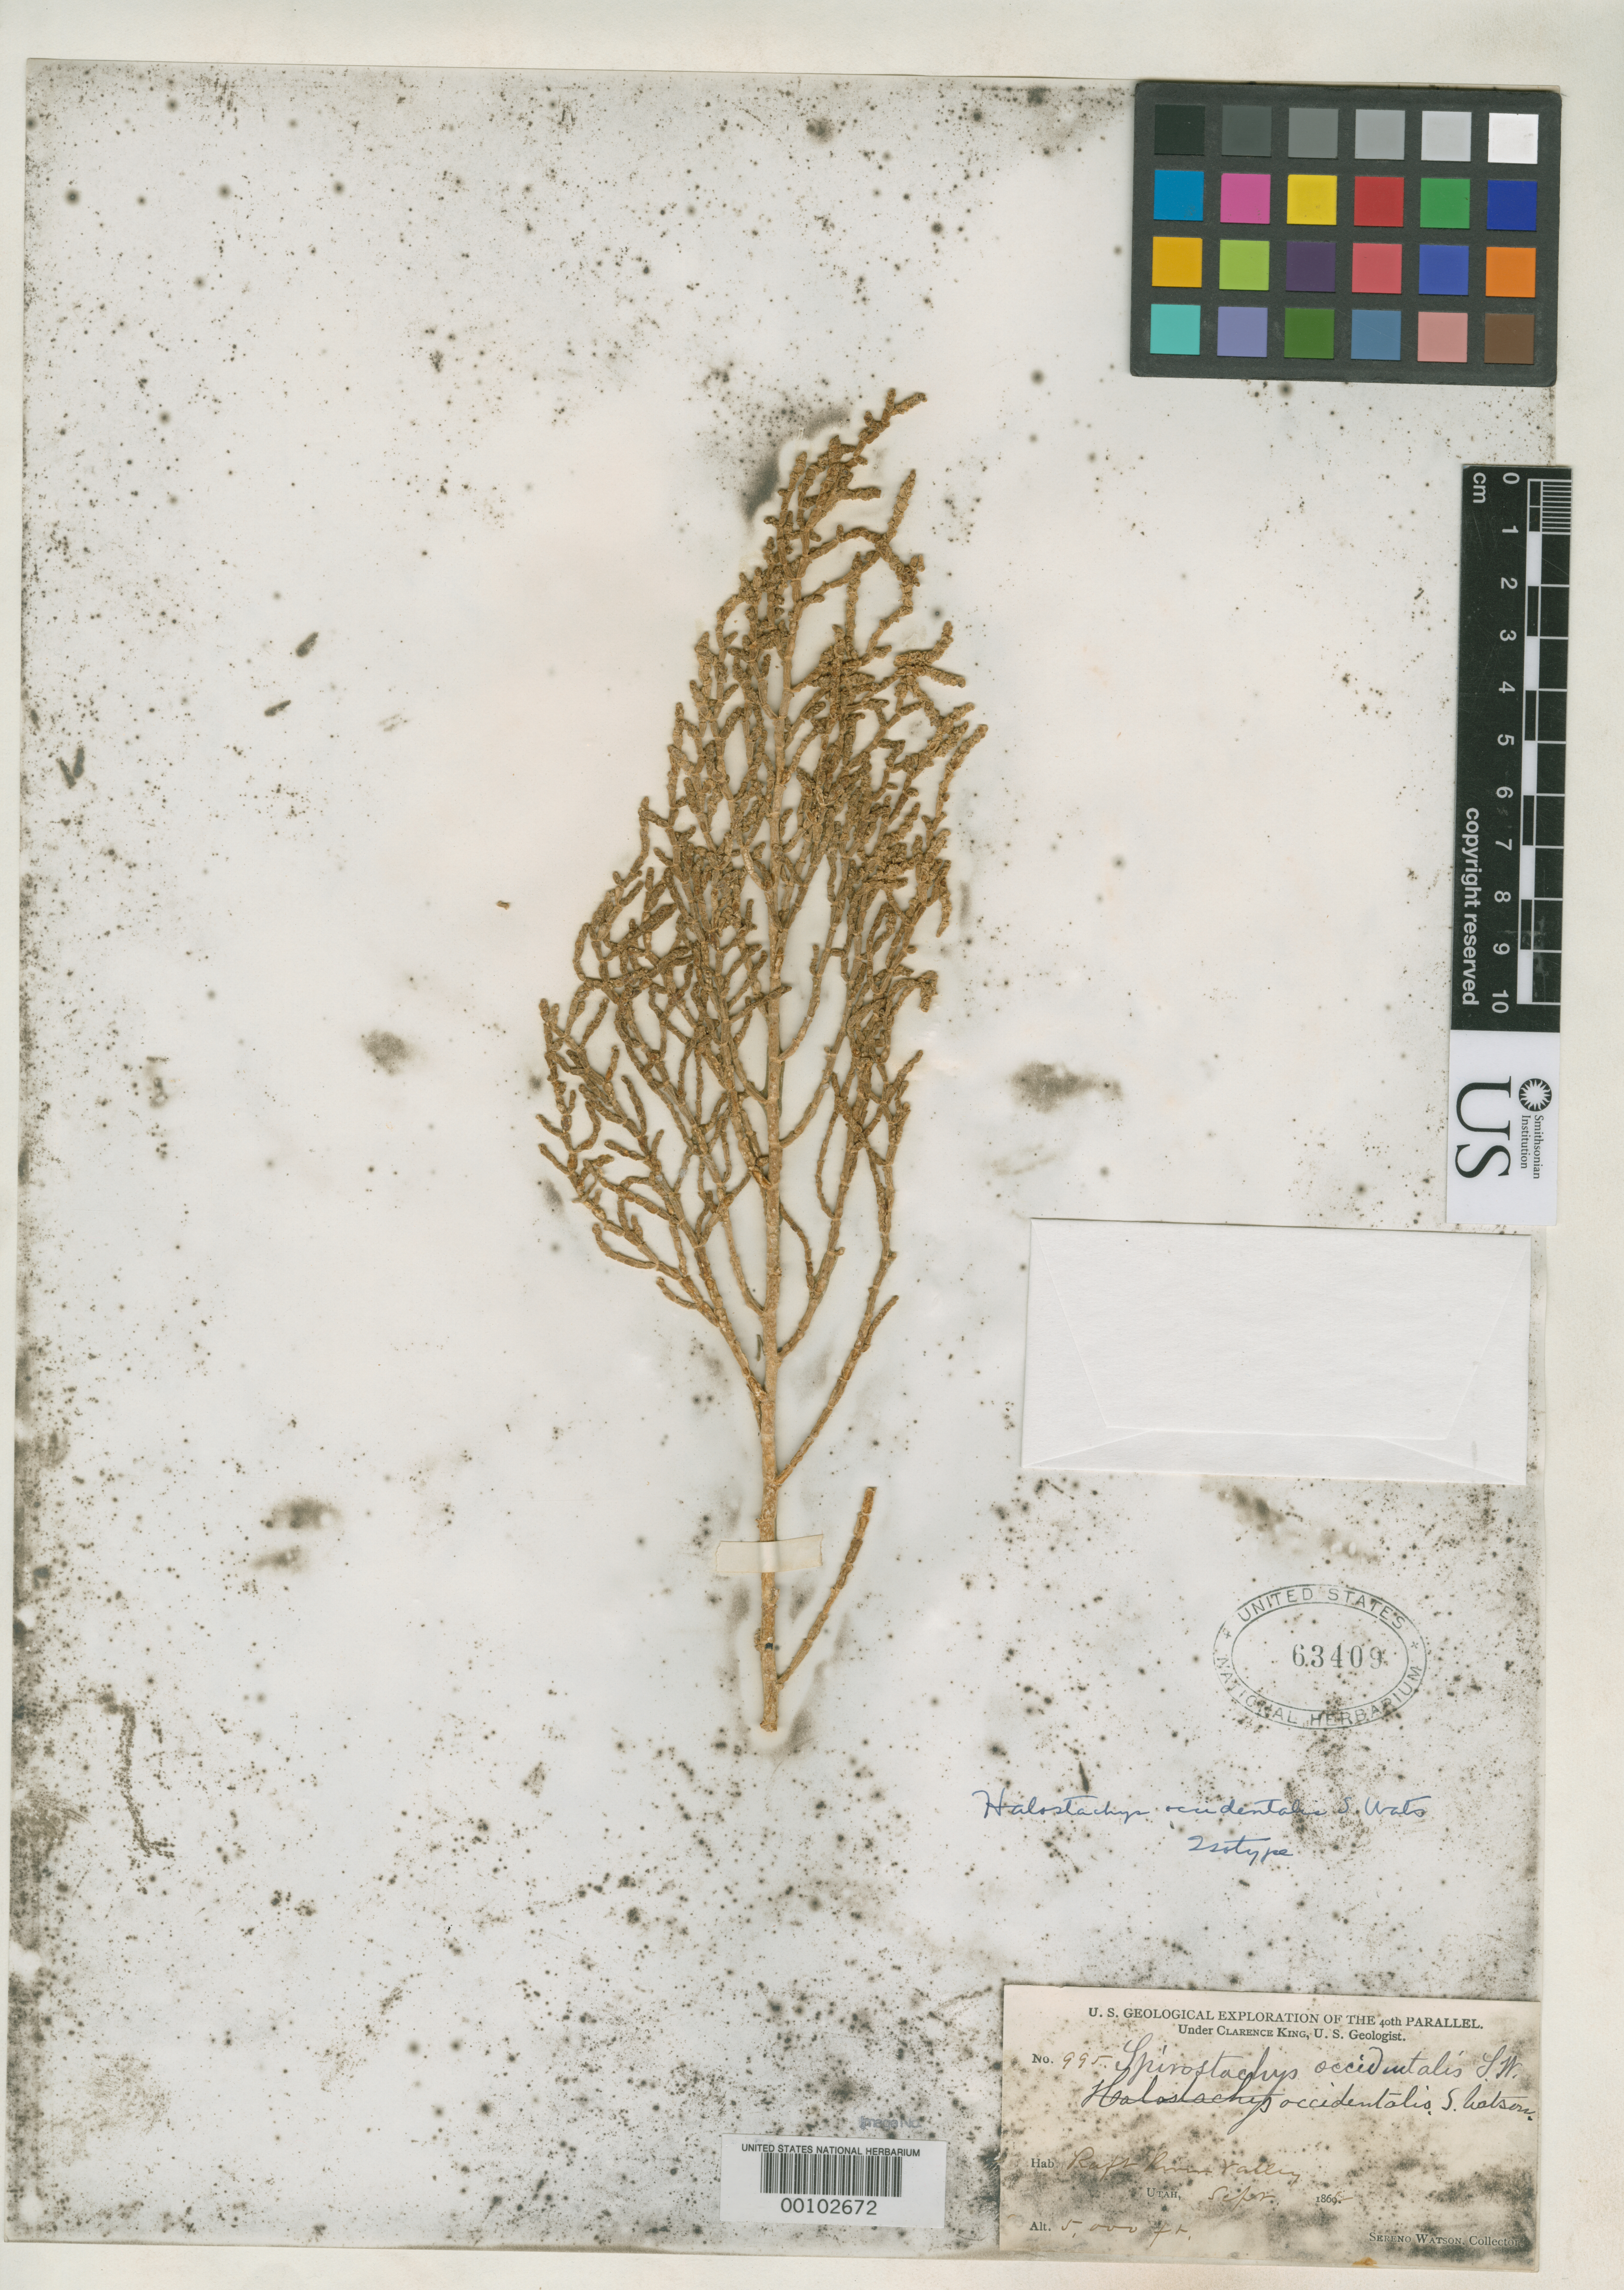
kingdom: Plantae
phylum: Tracheophyta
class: Magnoliopsida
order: Caryophyllales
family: Amaranthaceae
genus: Halostachys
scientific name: Halostachys occidentalis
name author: S. Watson in C. King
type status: Holotype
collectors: S. Watson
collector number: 995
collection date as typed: Sep 1869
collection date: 1869-09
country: United States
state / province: Utah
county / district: Box Elder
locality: Raft River Valley.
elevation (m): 1524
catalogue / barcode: US 63409